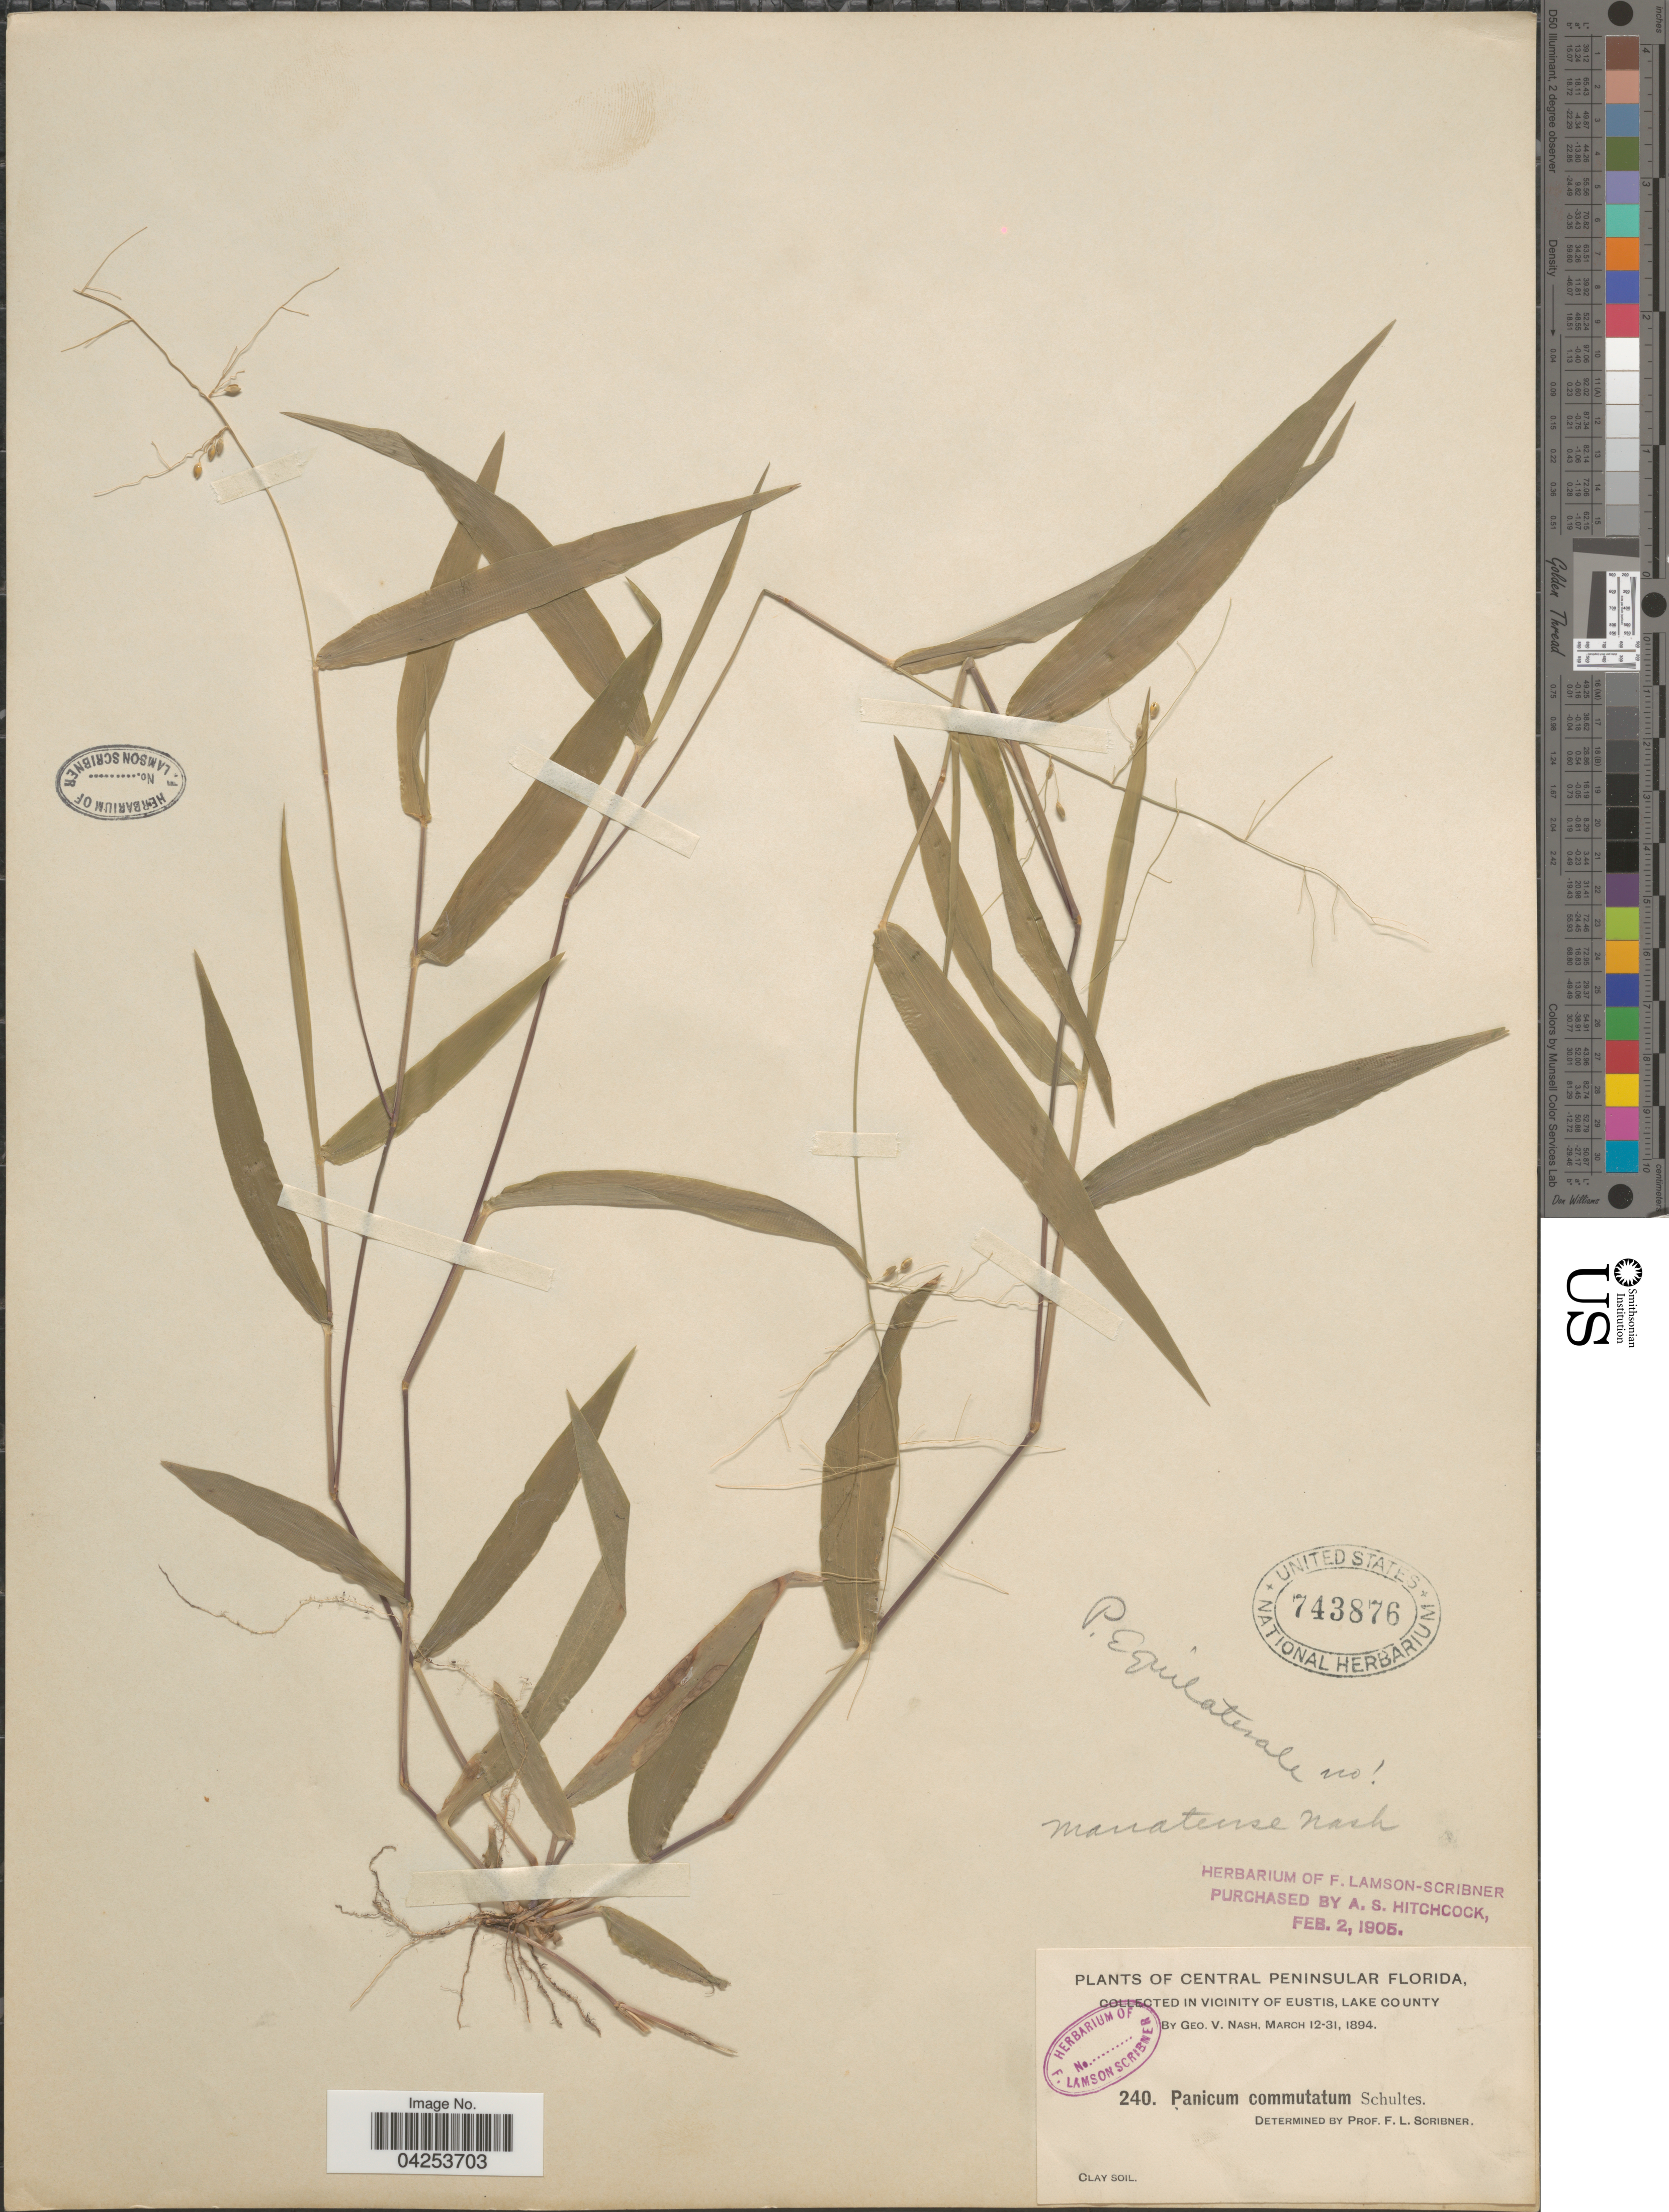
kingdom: Plantae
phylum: Tracheophyta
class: Liliopsida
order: Poales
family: Poaceae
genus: Dichanthelium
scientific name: Dichanthelium commutatum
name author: (Schult.) Gould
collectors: G. V. Nash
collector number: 240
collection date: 1894-03-12/1894-03-31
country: United States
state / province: Florida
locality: Central Peninsular Florida. In vicinity of Eustis, Lake County.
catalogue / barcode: US 743876